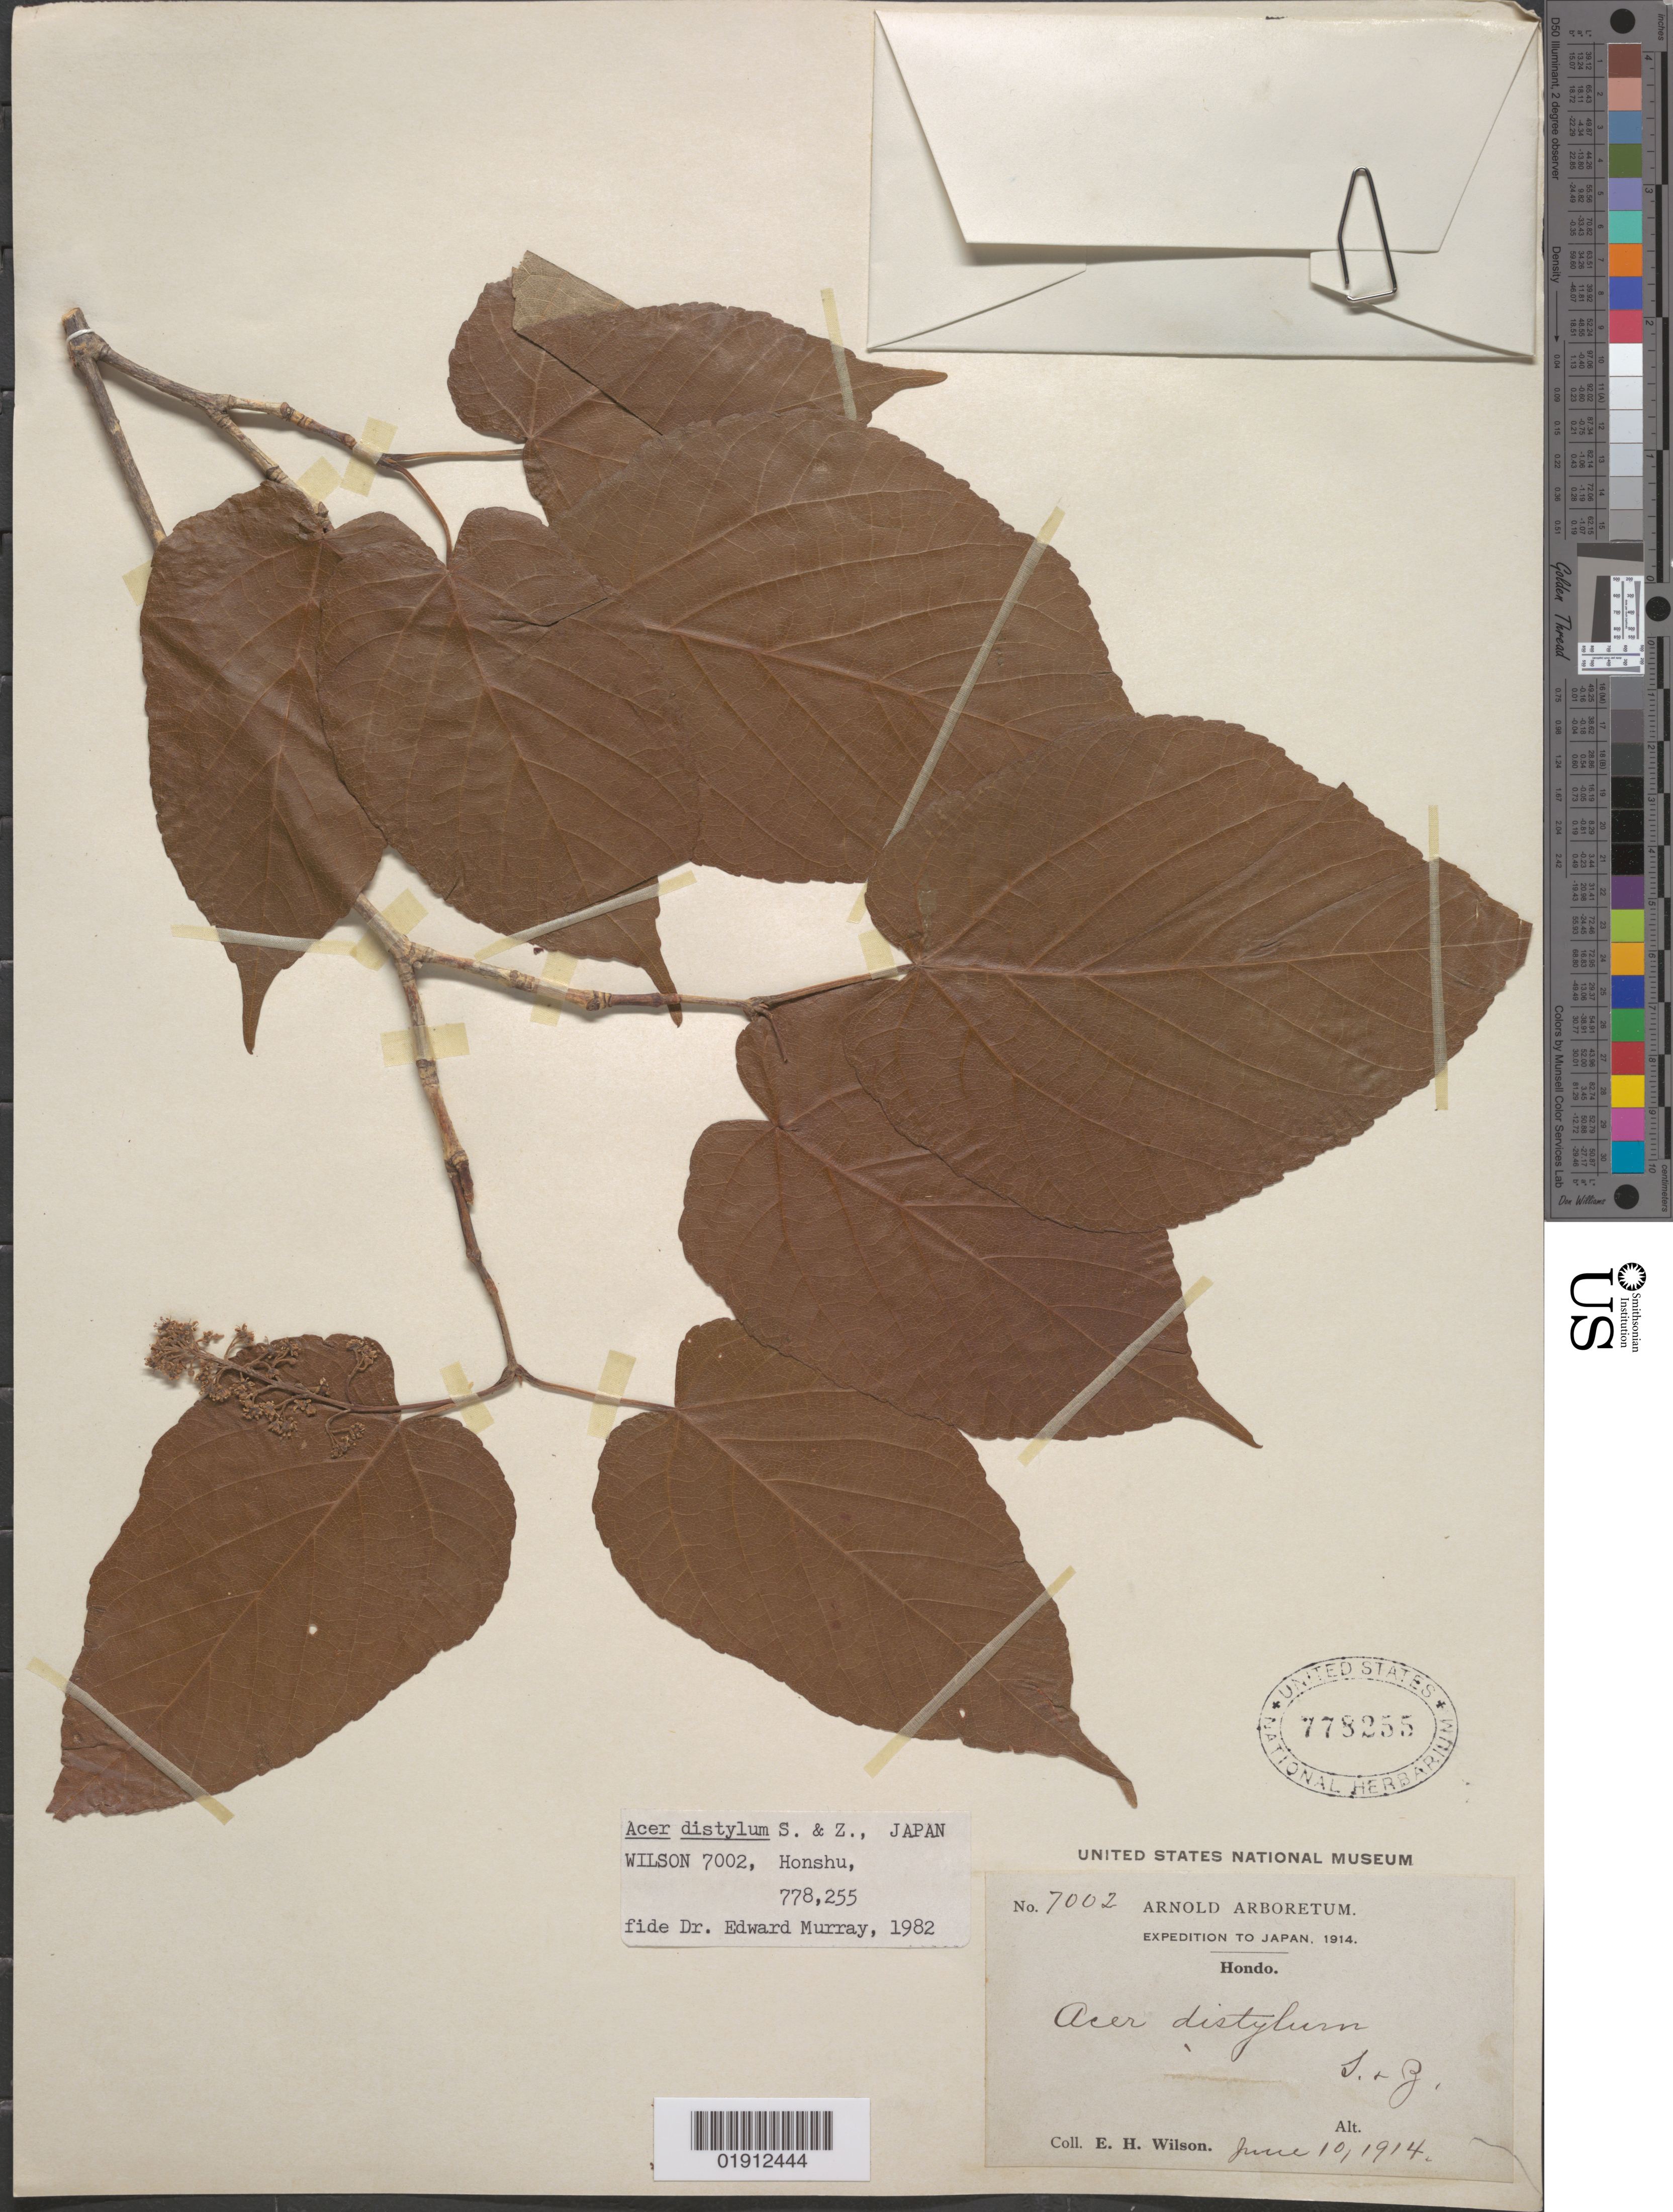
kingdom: Plantae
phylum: Tracheophyta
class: Magnoliopsida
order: Sapindales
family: Sapindaceae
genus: Acer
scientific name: Acer distylum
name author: Siebold & Zucc.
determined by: Murray, Edward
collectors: E. H. Wilson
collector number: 7002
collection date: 1914-06-10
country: Japan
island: Honshu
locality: Hondo [Honshu]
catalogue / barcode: US 778255